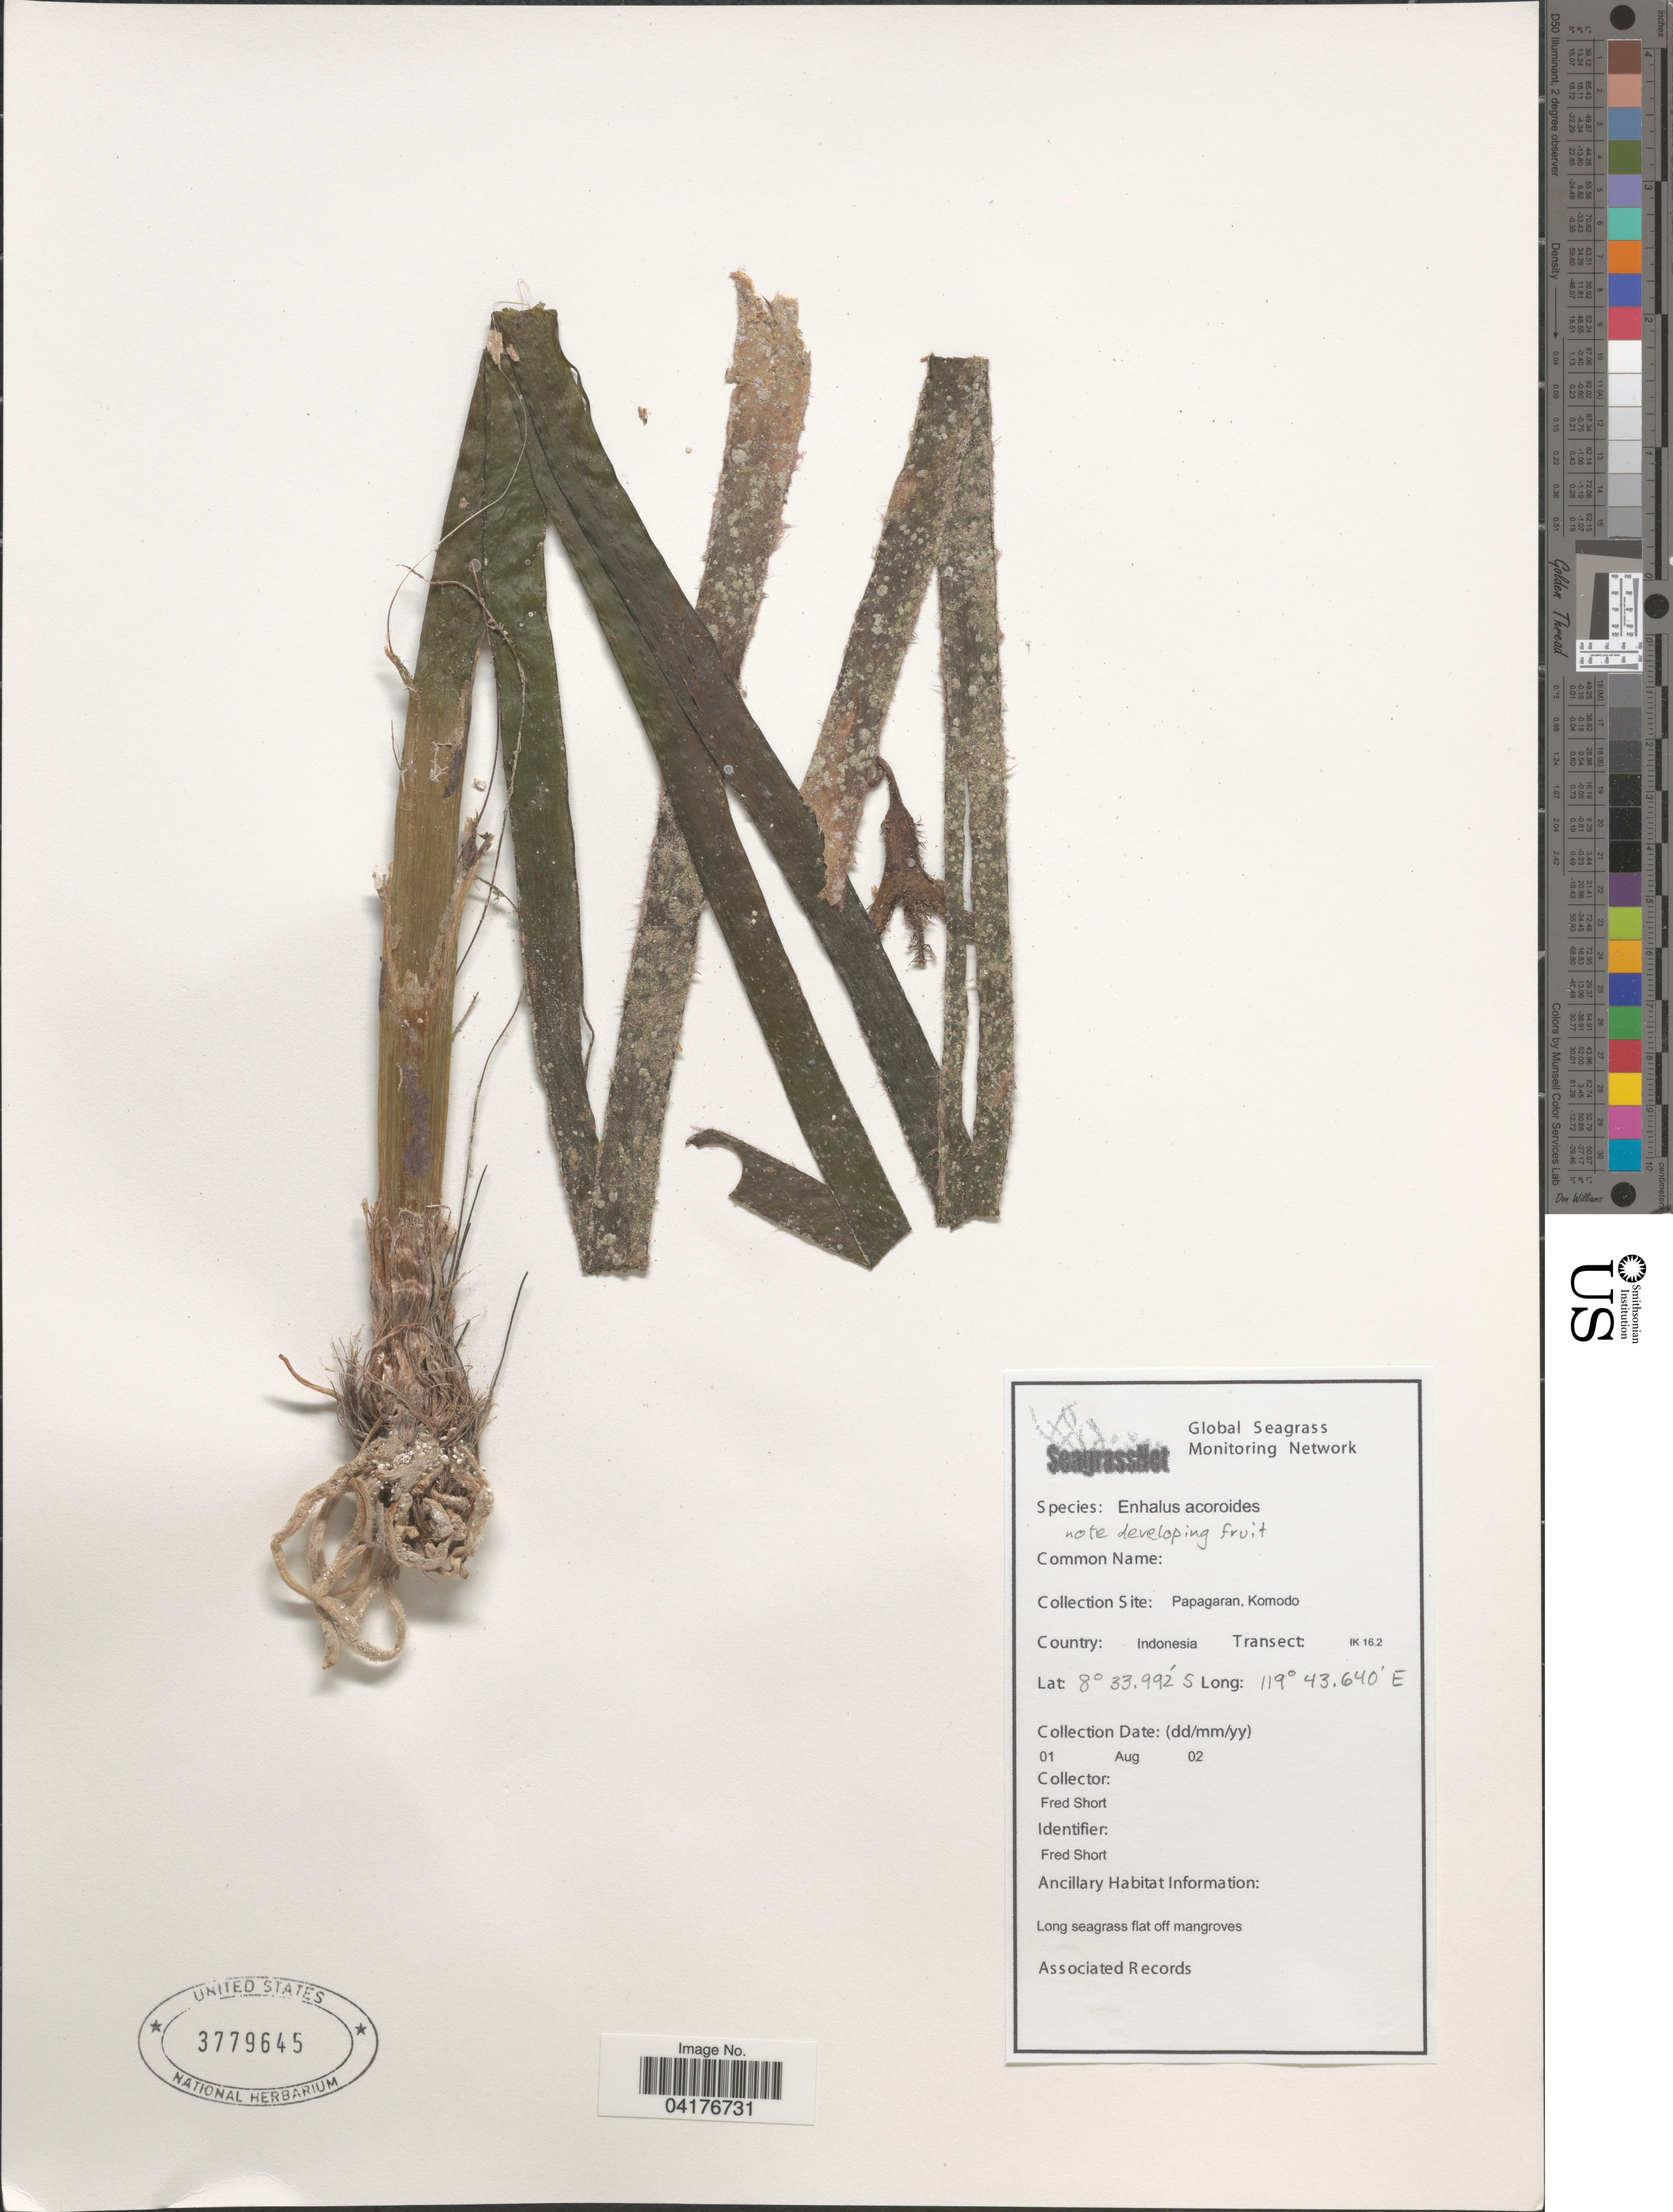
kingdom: Plantae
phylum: Tracheophyta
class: Liliopsida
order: Alismatales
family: Hydrocharitaceae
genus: Enhalus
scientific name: Enhalus acoroides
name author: (L. f.) Royle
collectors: F. Short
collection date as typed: Transcribed d/m/y: 1/8/2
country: Indonesia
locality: Papagaran, Komodo. Transect: IK16.2.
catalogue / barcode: US 3779645